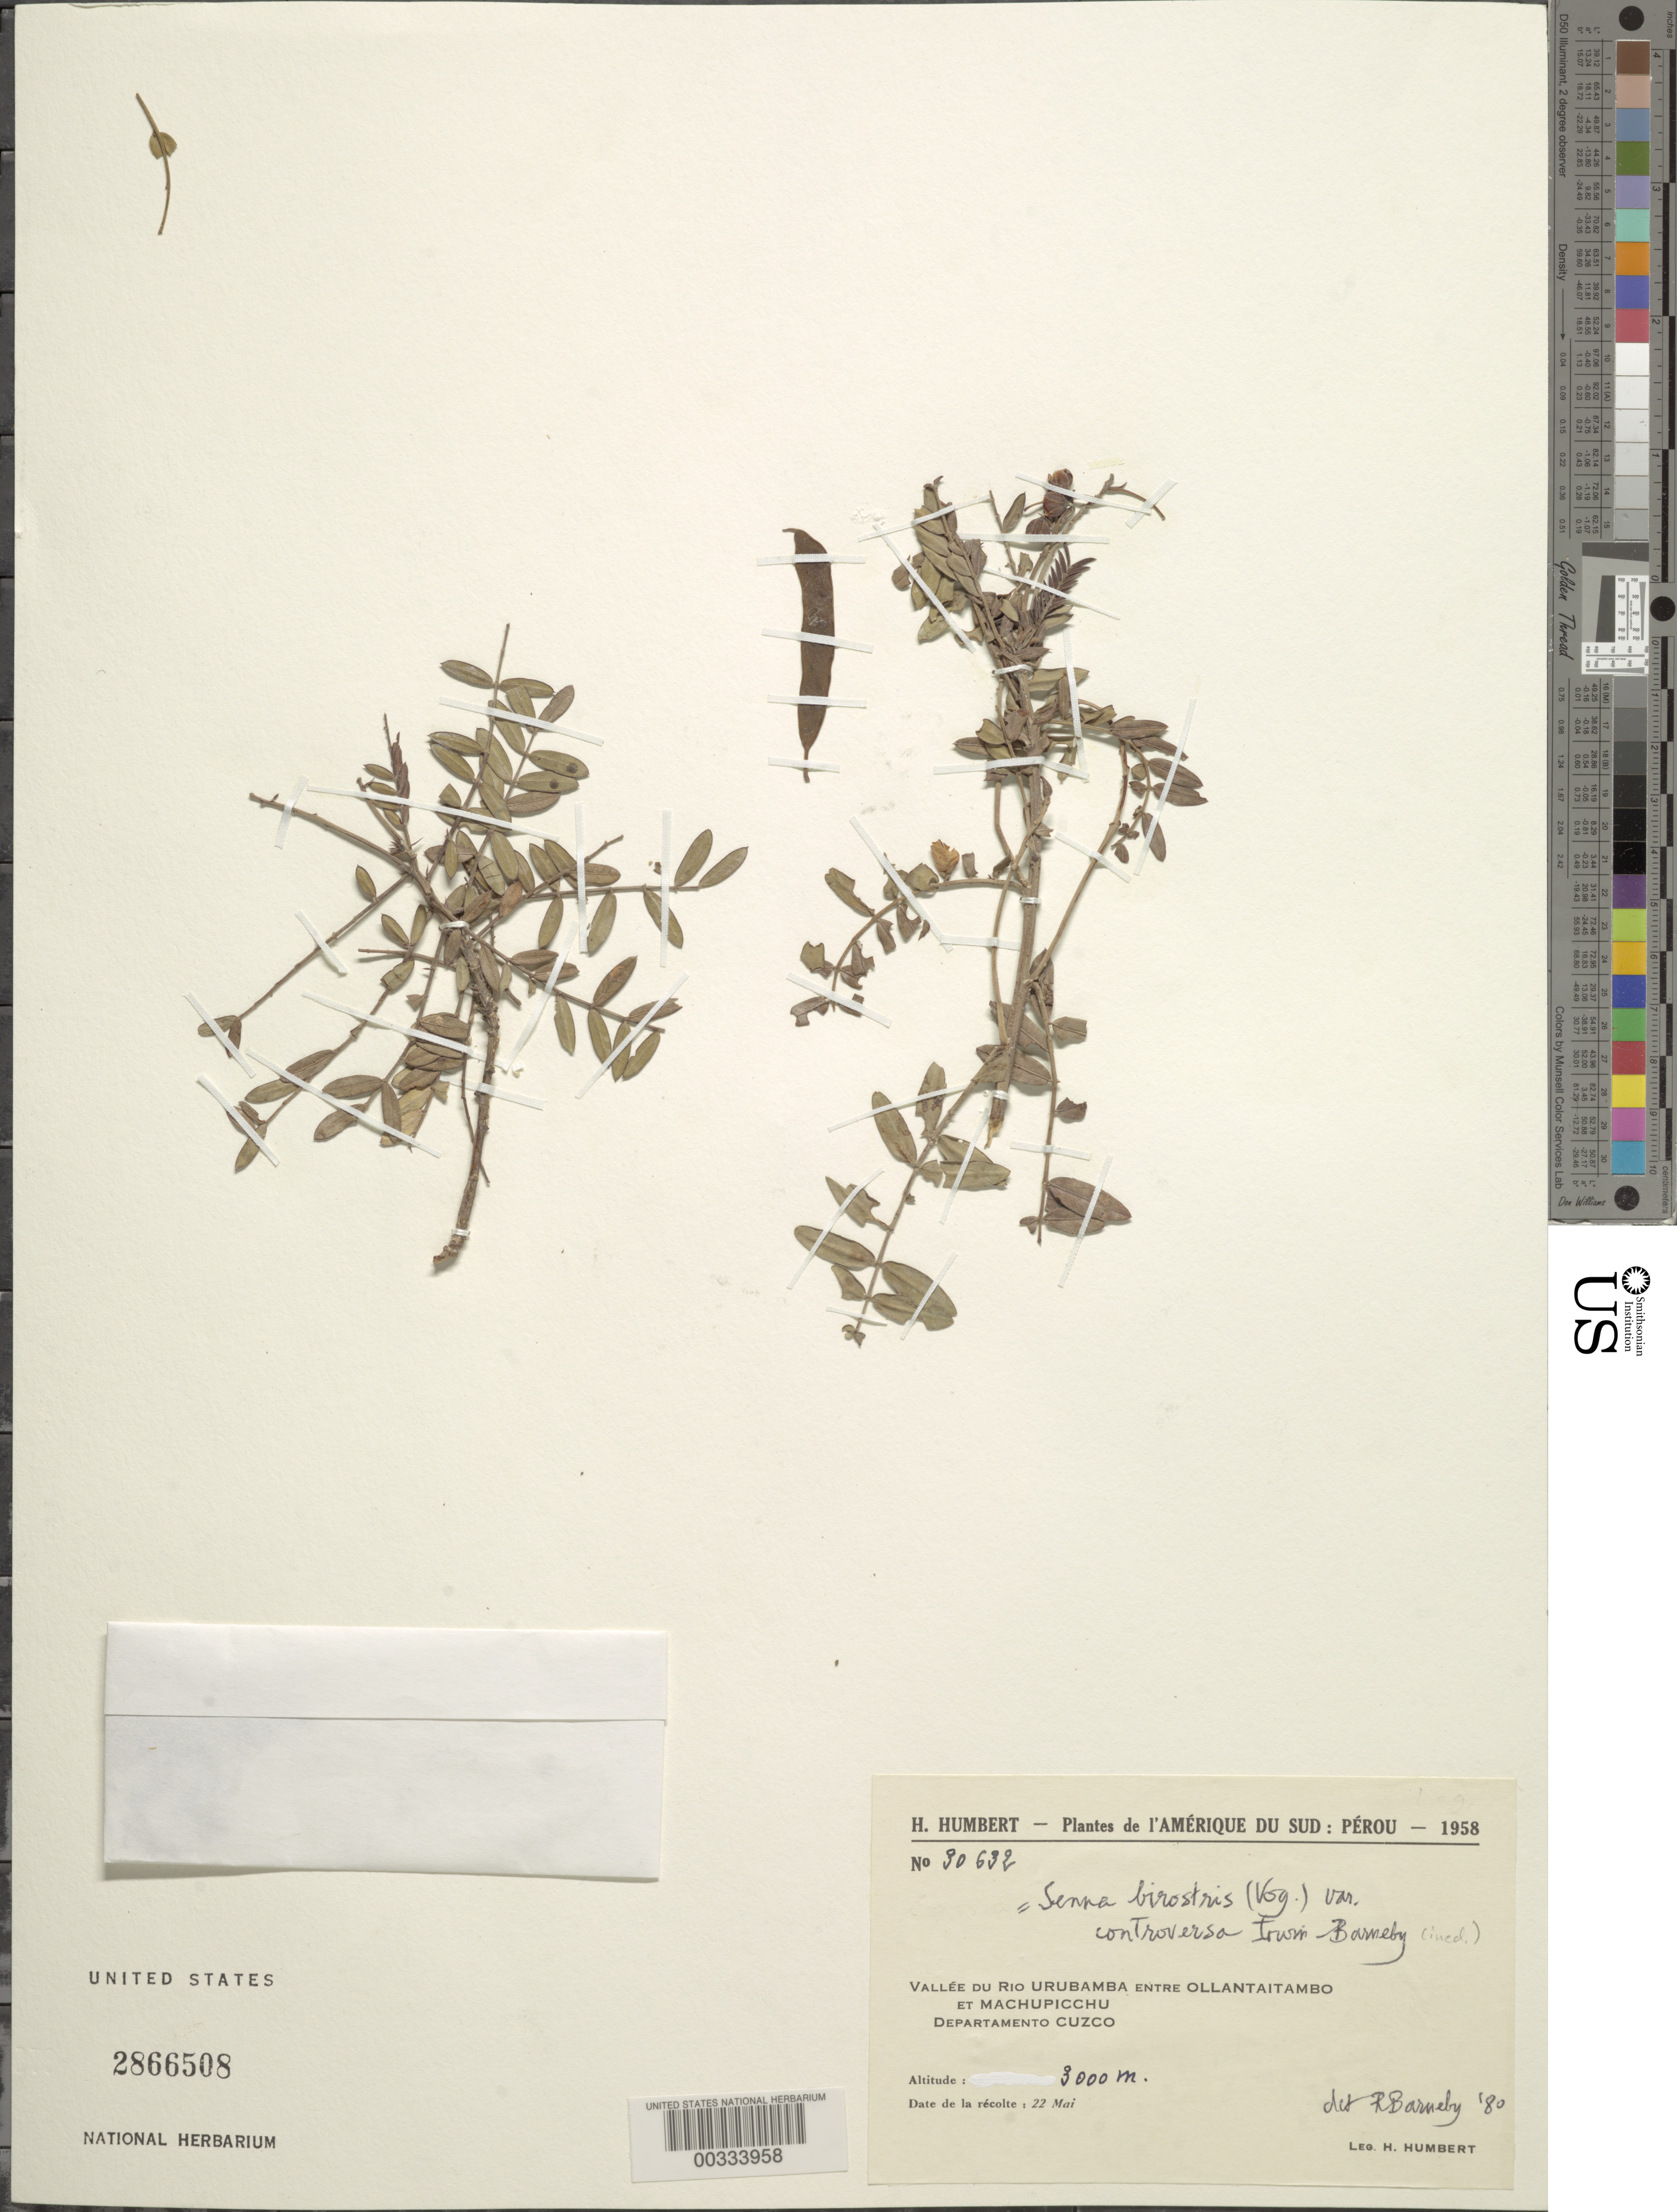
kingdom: Plantae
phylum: Tracheophyta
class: Magnoliopsida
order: Fabales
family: Fabaceae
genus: Senna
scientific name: Senna birostris var. birostris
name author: (Dombey ex Vogel) H.S. Irwin & Barneby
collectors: H. Humbert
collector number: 30632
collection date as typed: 22 May 1958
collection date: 1958-05-22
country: Peru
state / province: Cusco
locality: valley of Río Urubamba between Ollantaitambo and Machupicchu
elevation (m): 3000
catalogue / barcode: US 2866508